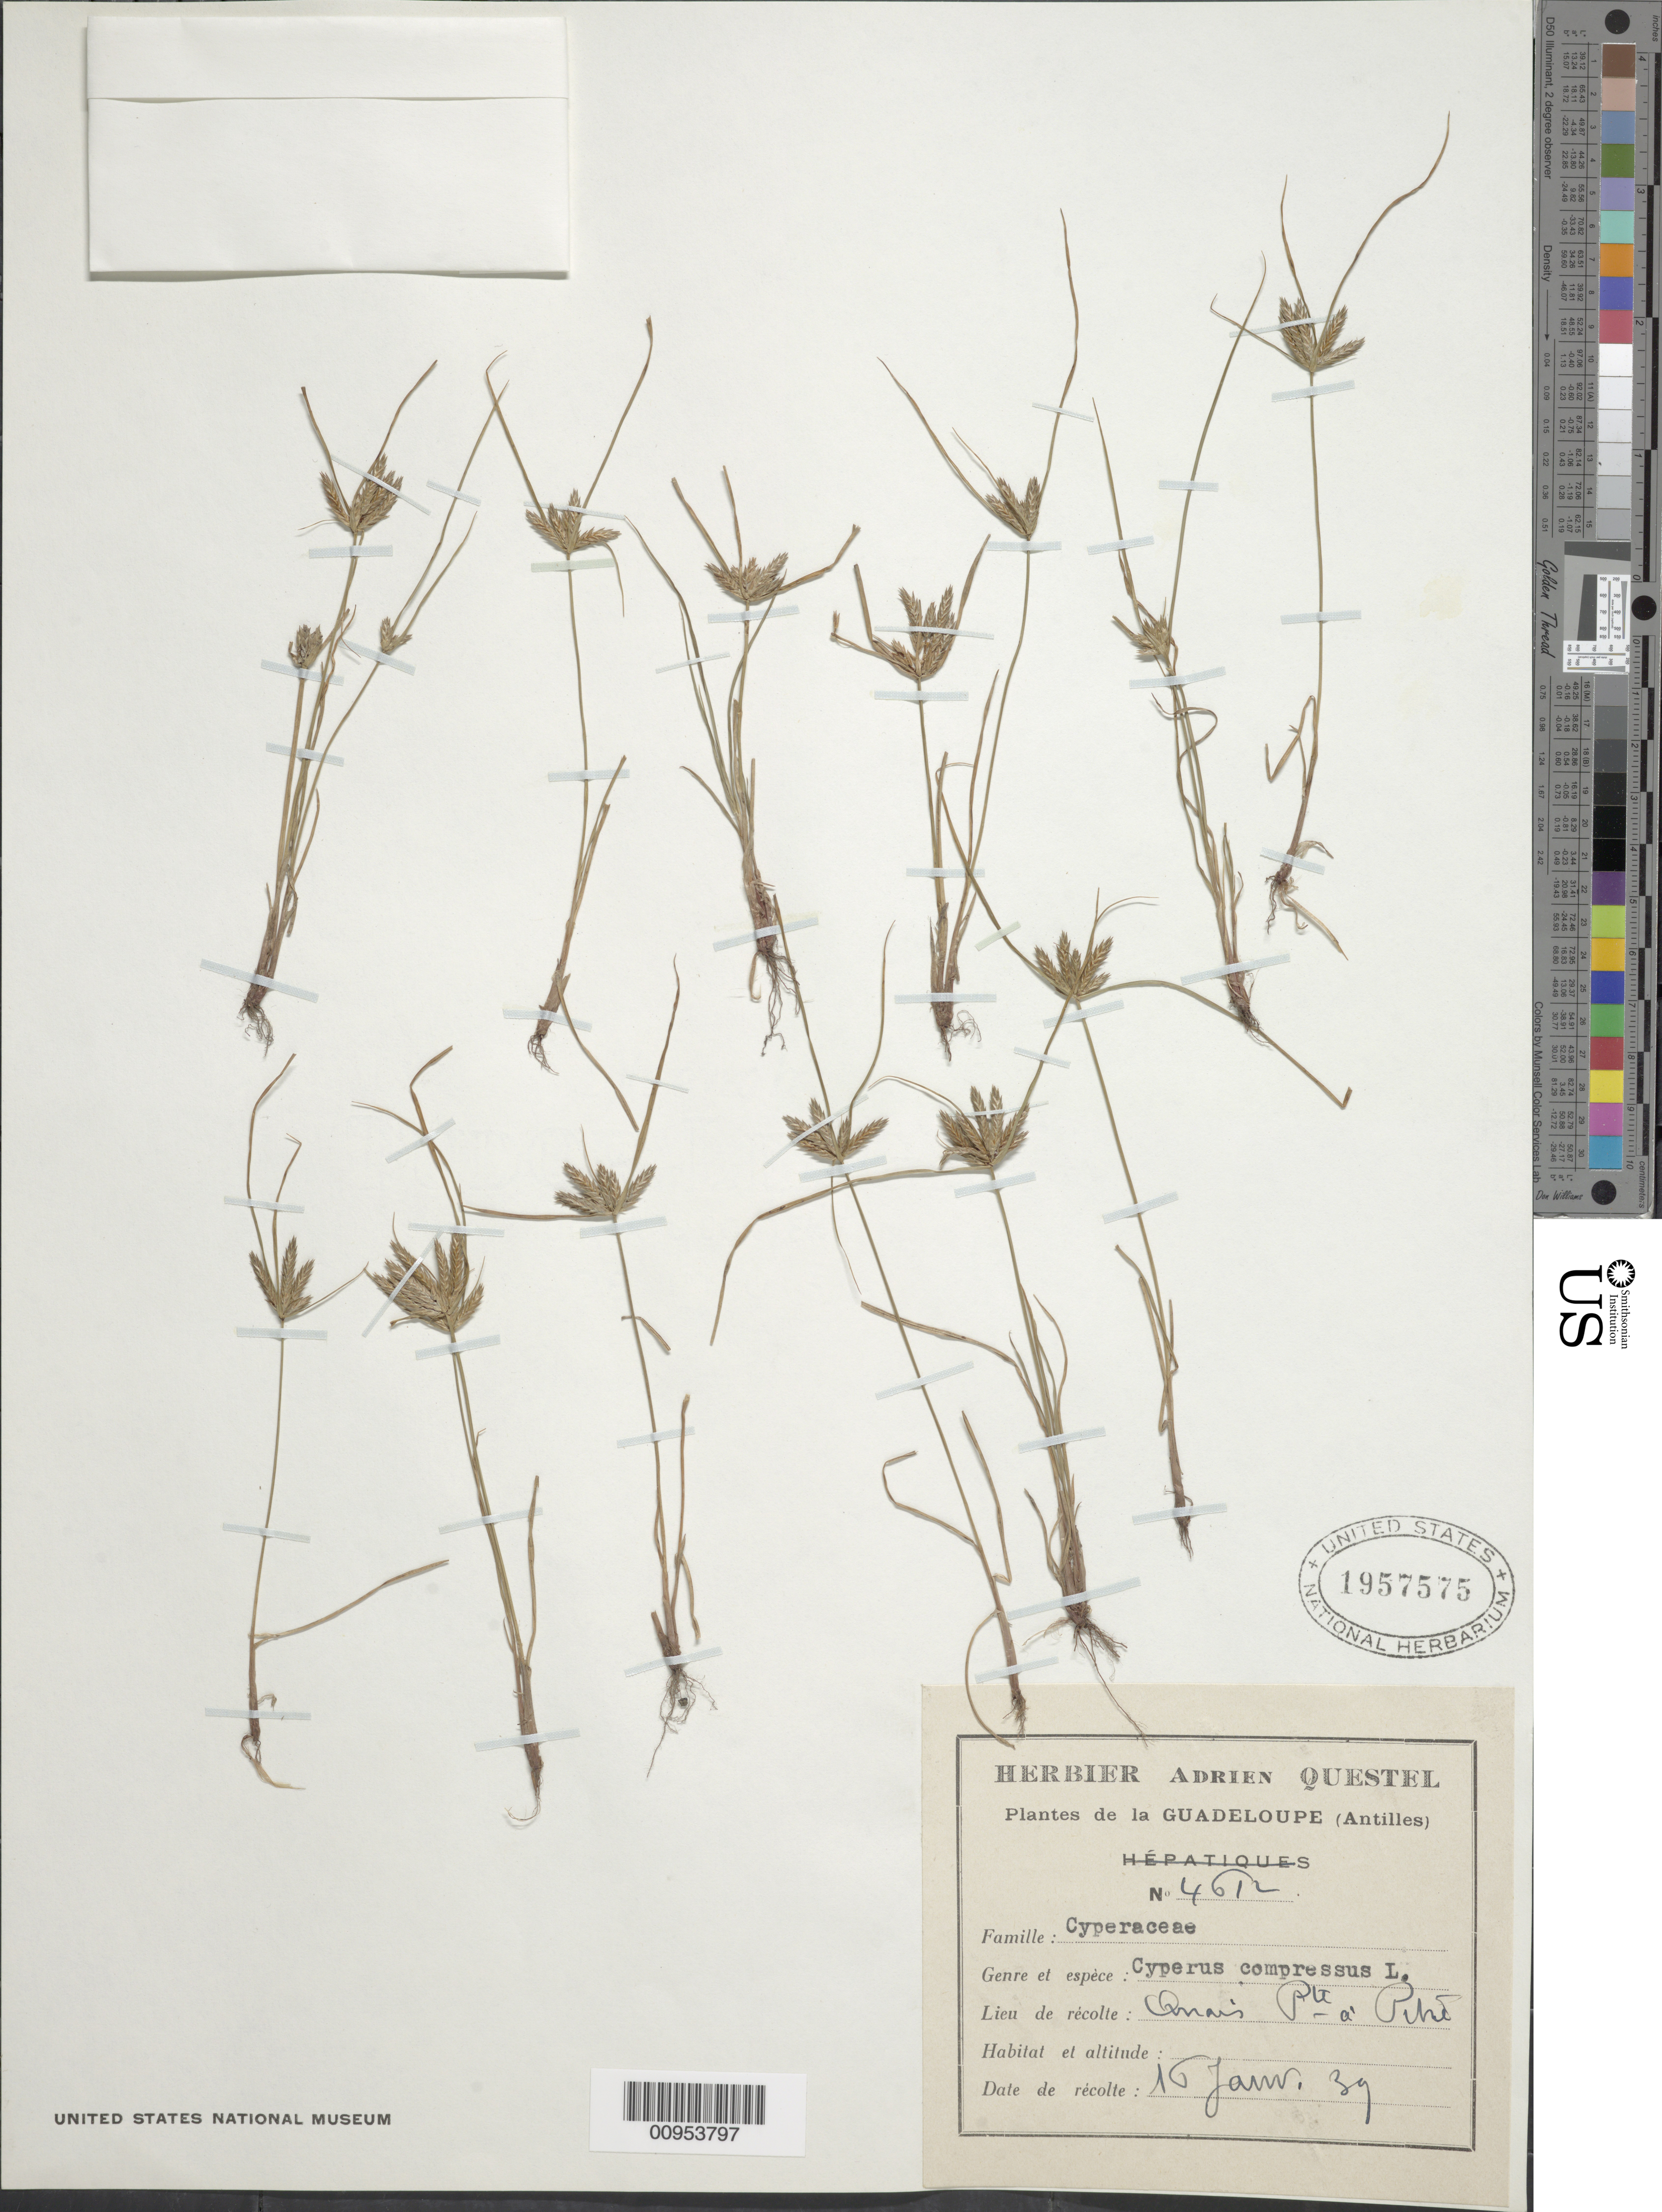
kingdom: Plantae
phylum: Tracheophyta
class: Liliopsida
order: Poales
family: Cyperaceae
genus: Cyperus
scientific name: Cyperus compressus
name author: L.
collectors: A. Questel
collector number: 4612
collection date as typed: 16 Jan 1939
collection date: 1939-01-16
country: Guadeloupe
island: Grande Terre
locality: Quais Pointe à Pitre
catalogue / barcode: US 1957575